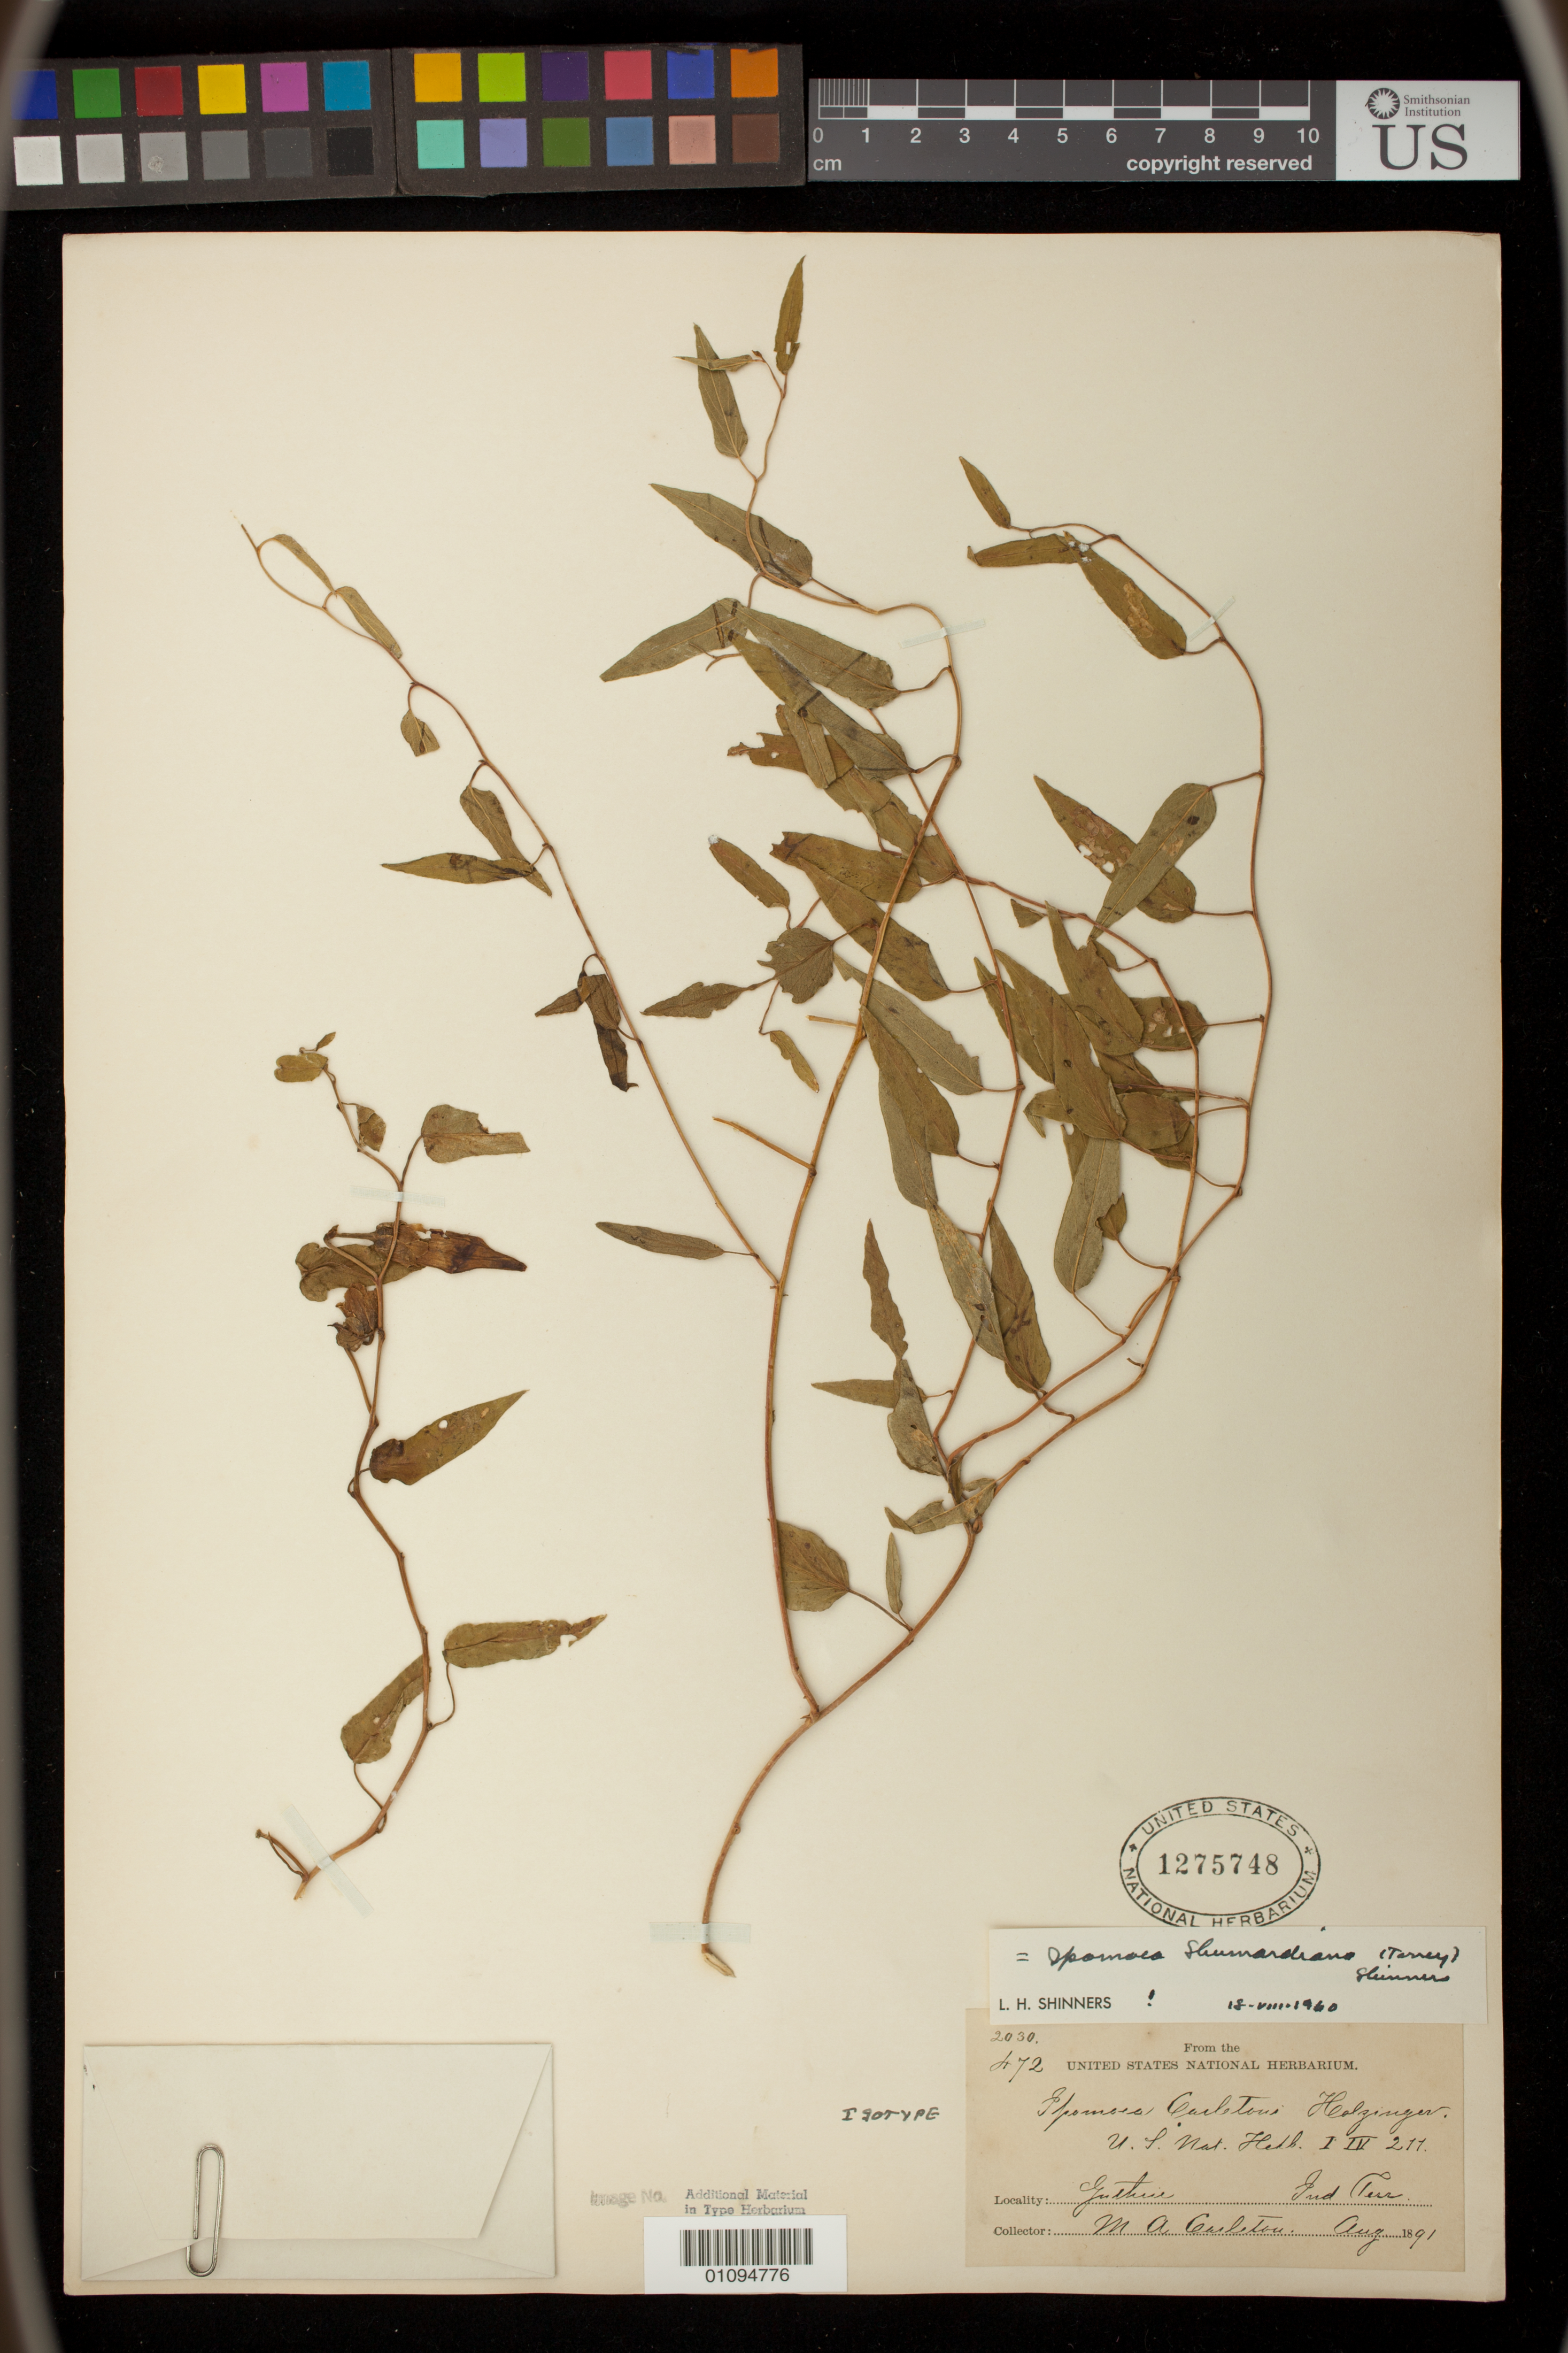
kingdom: Plantae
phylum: Tracheophyta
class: Magnoliopsida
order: Solanales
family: Convolvulaceae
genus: Ipomoea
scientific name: Ipomoea carletonii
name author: Holz.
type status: Type Collection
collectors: M. A. Carleton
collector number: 472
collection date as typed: Aug 1891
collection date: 1891-08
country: United States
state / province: Oklahoma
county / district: Logan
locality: Guthrie. Indian Territory.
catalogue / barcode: US 1275748